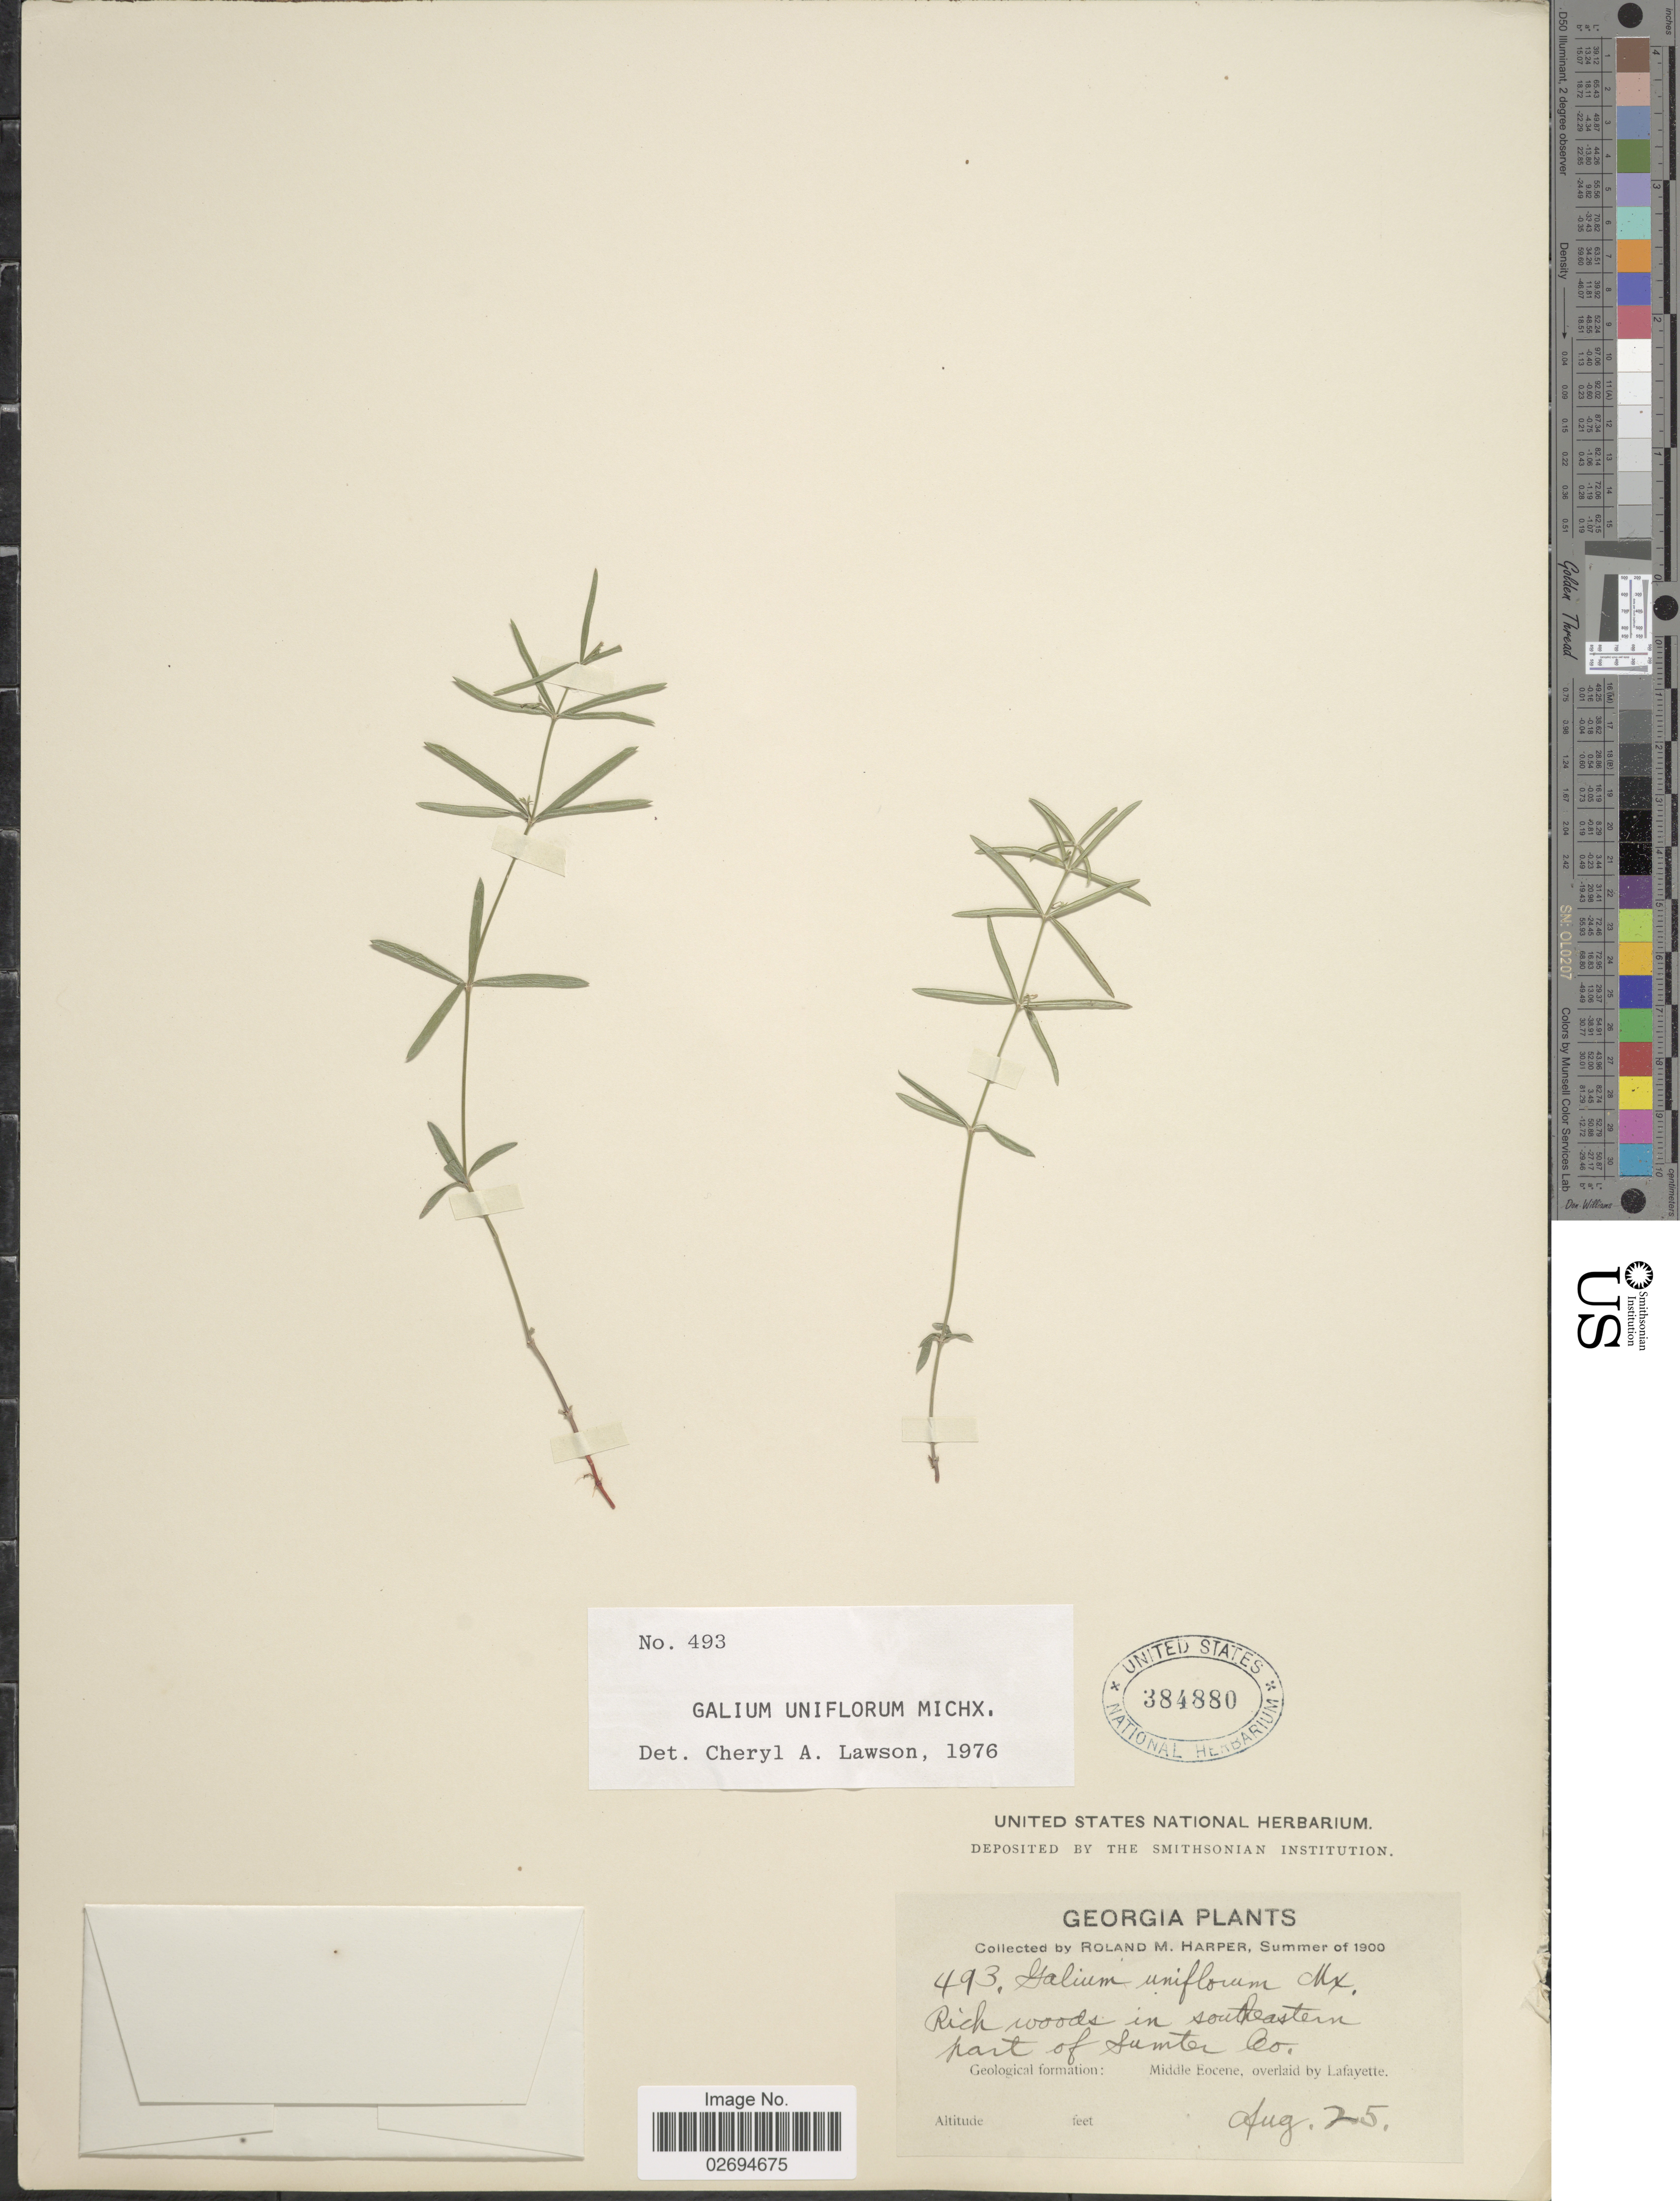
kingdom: Plantae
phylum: Tracheophyta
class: Magnoliopsida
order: Gentianales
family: Rubiaceae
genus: Galium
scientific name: Galium uniflorum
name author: Michx.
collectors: R. M. Harper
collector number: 493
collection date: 1900-08-25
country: United States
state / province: Georgia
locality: Rich woods in southeastern part of Sumter Co, Geological formation: Middle Eocene, overlaid by Lafayette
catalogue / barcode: US 384880